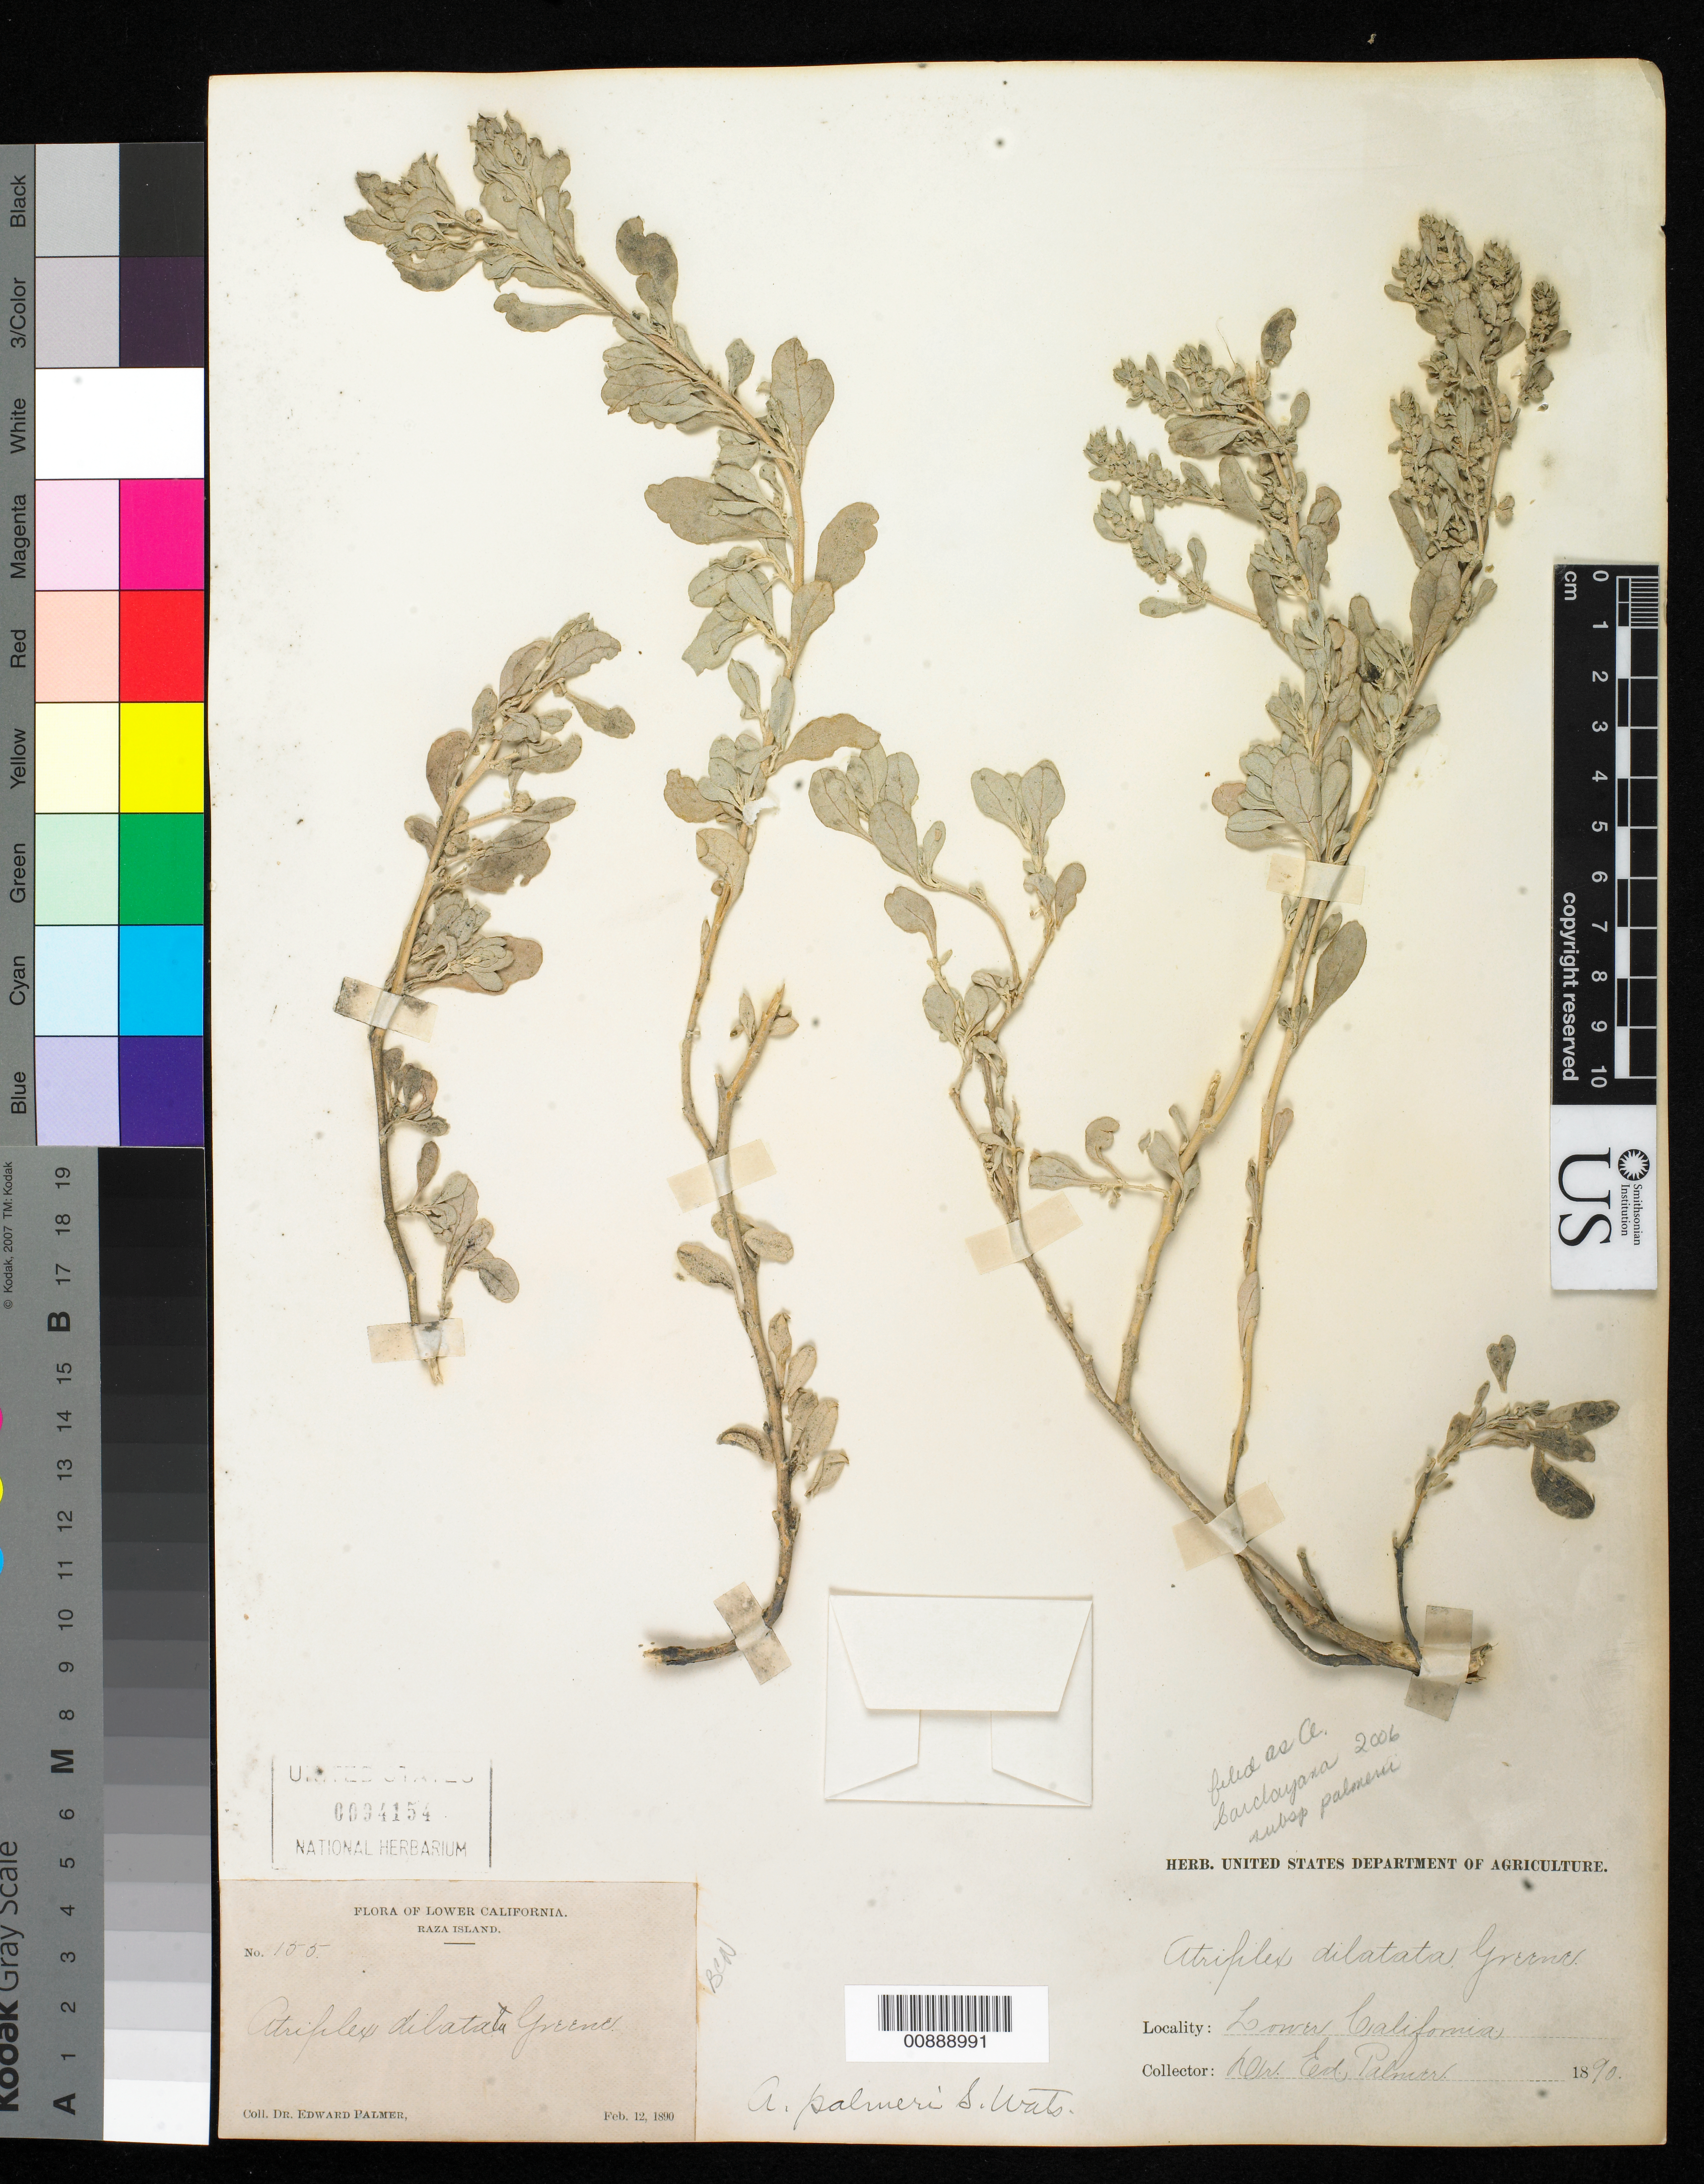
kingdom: Plantae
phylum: Tracheophyta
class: Magnoliopsida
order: Caryophyllales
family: Amaranthaceae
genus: Atriplex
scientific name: Atriplex barclayana subsp. palmeri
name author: (S. Watson) H.M. Hall & Clem.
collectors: E. Palmer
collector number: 155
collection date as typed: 12 Feb 1890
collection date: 1890-02-12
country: Mexico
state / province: Baja California Norte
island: Raza I.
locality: Raza Island, Baja California.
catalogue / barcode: US 94154